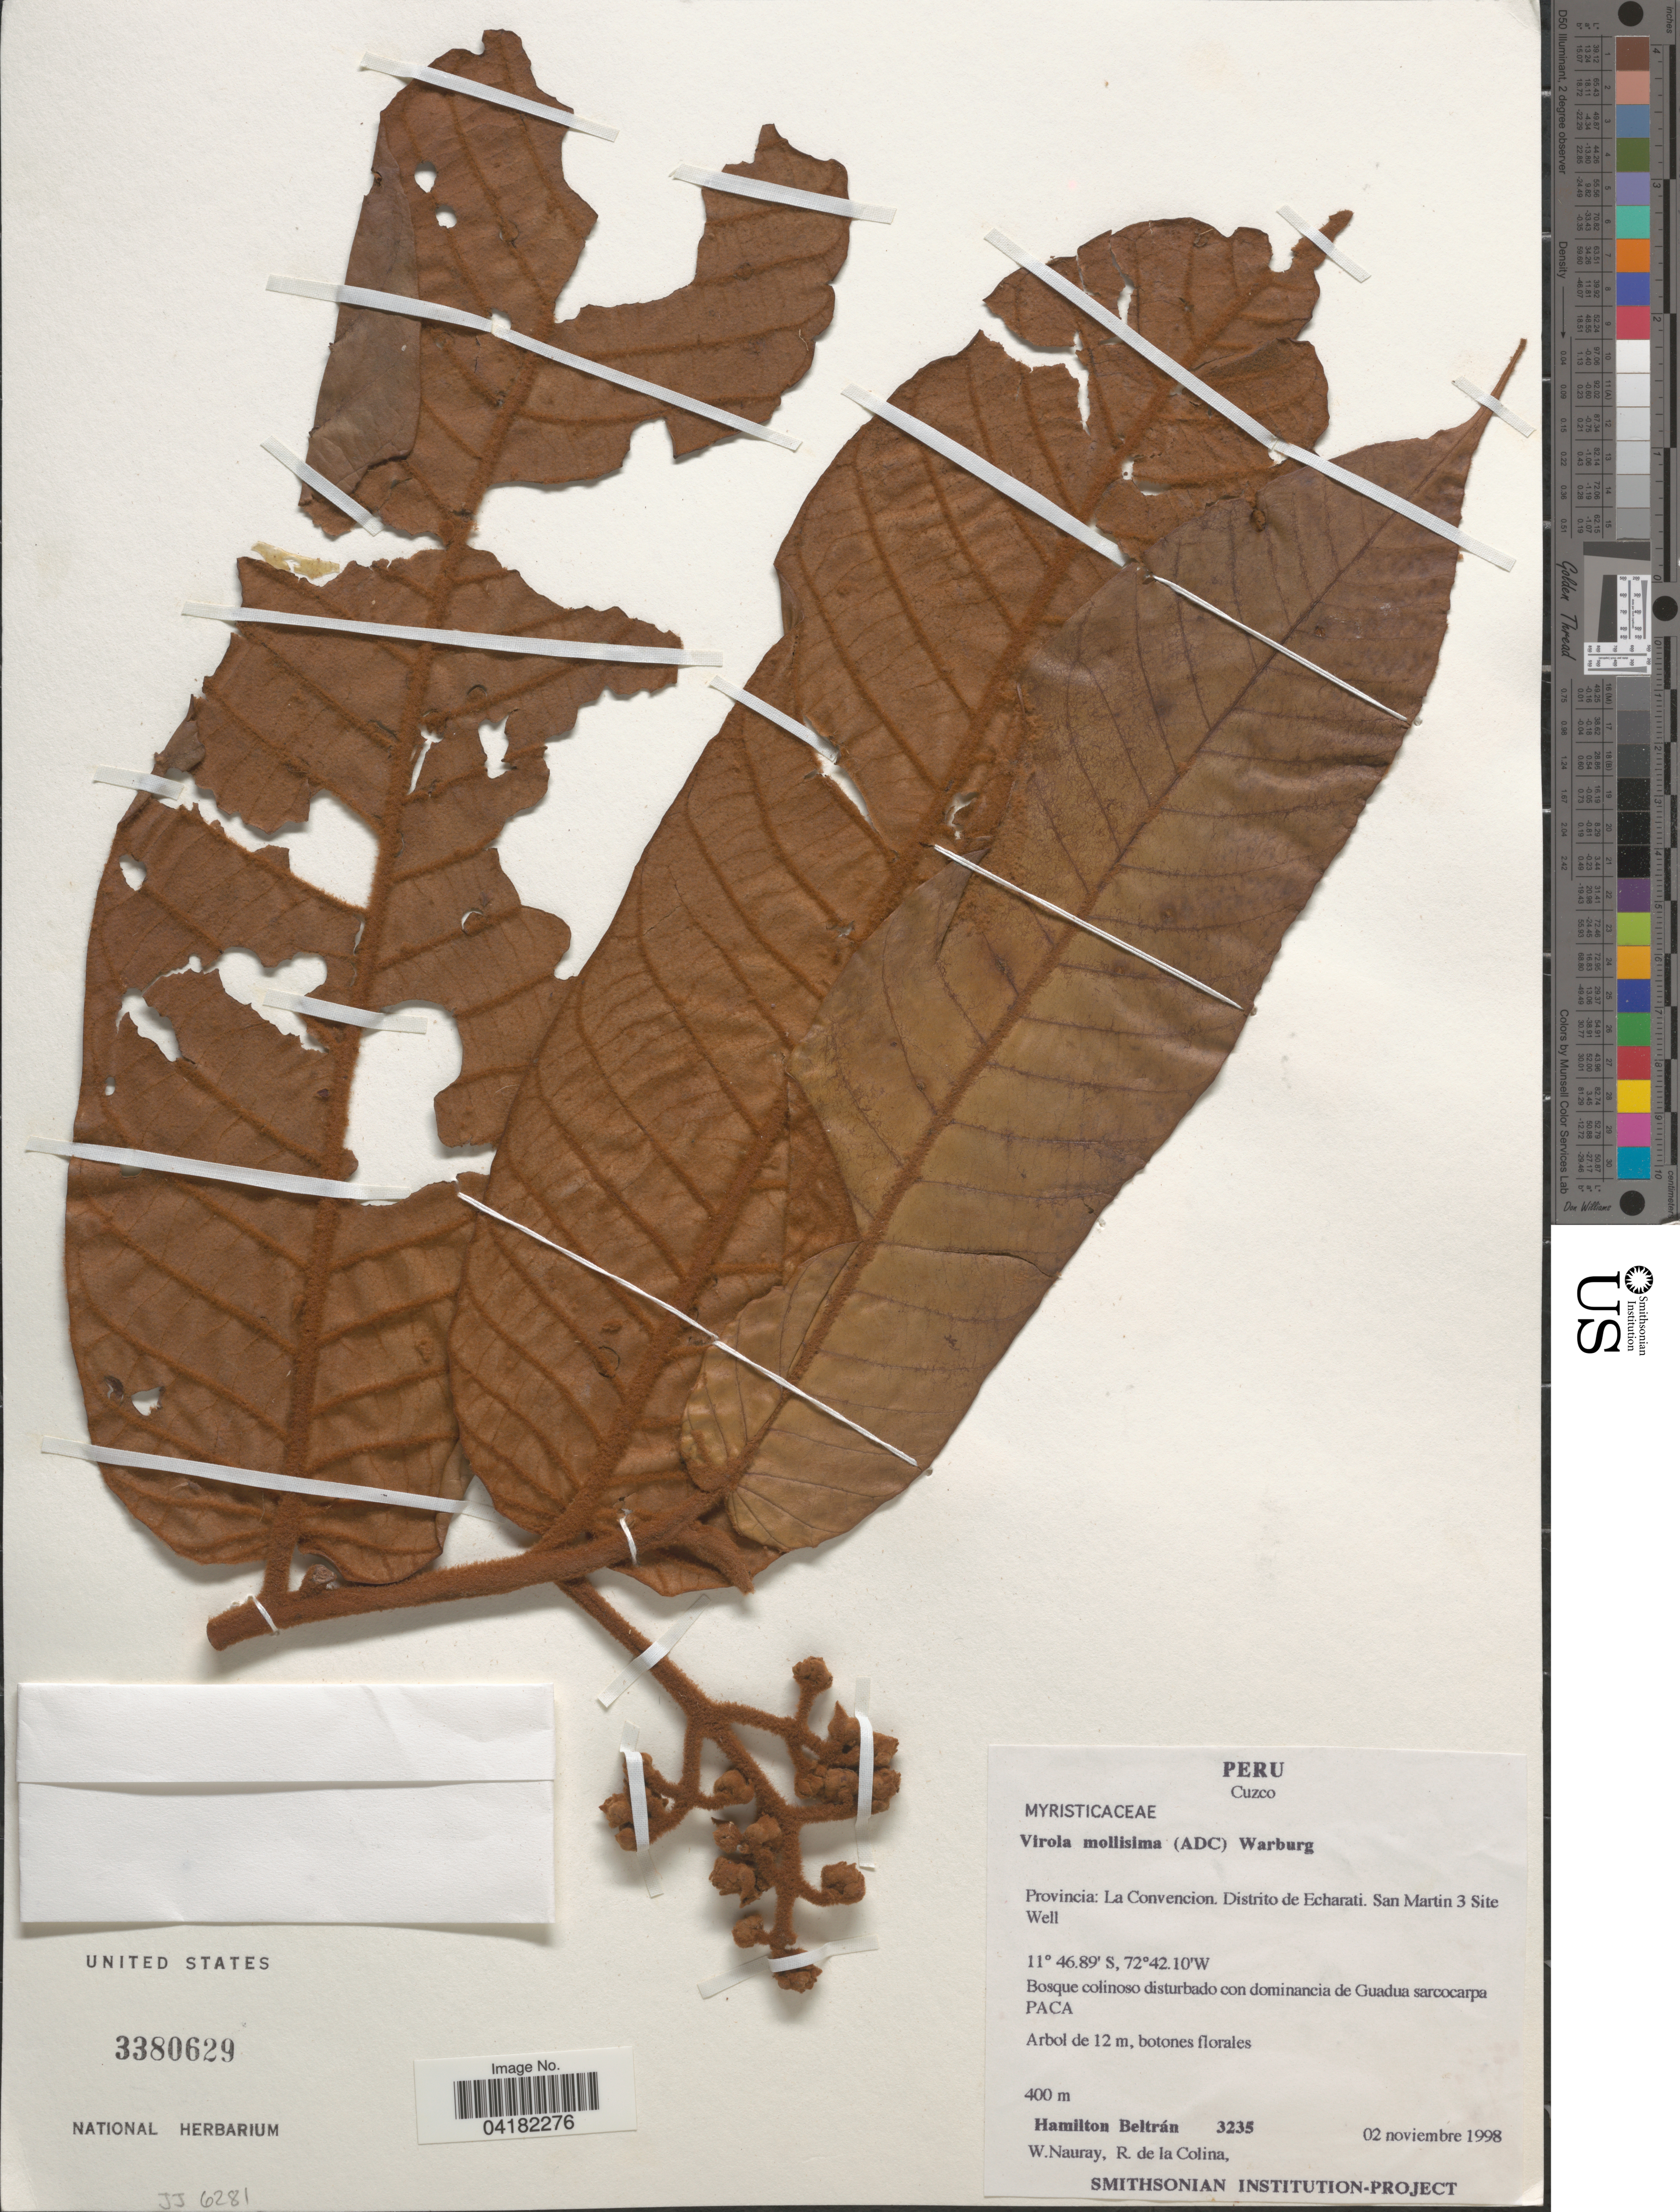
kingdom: Plantae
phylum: Tracheophyta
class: Magnoliopsida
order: Magnoliales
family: Myristicaceae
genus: Virola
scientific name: Virola mollissima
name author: Warb.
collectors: H. Beltran, W. Nauray & R. Colina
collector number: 3235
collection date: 1998-11-02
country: Peru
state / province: Cusco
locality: Cuzco. Provincia: La Convencion. Distrito de Echarati. San Martin 3 Site Well.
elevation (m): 400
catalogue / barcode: US 3380629